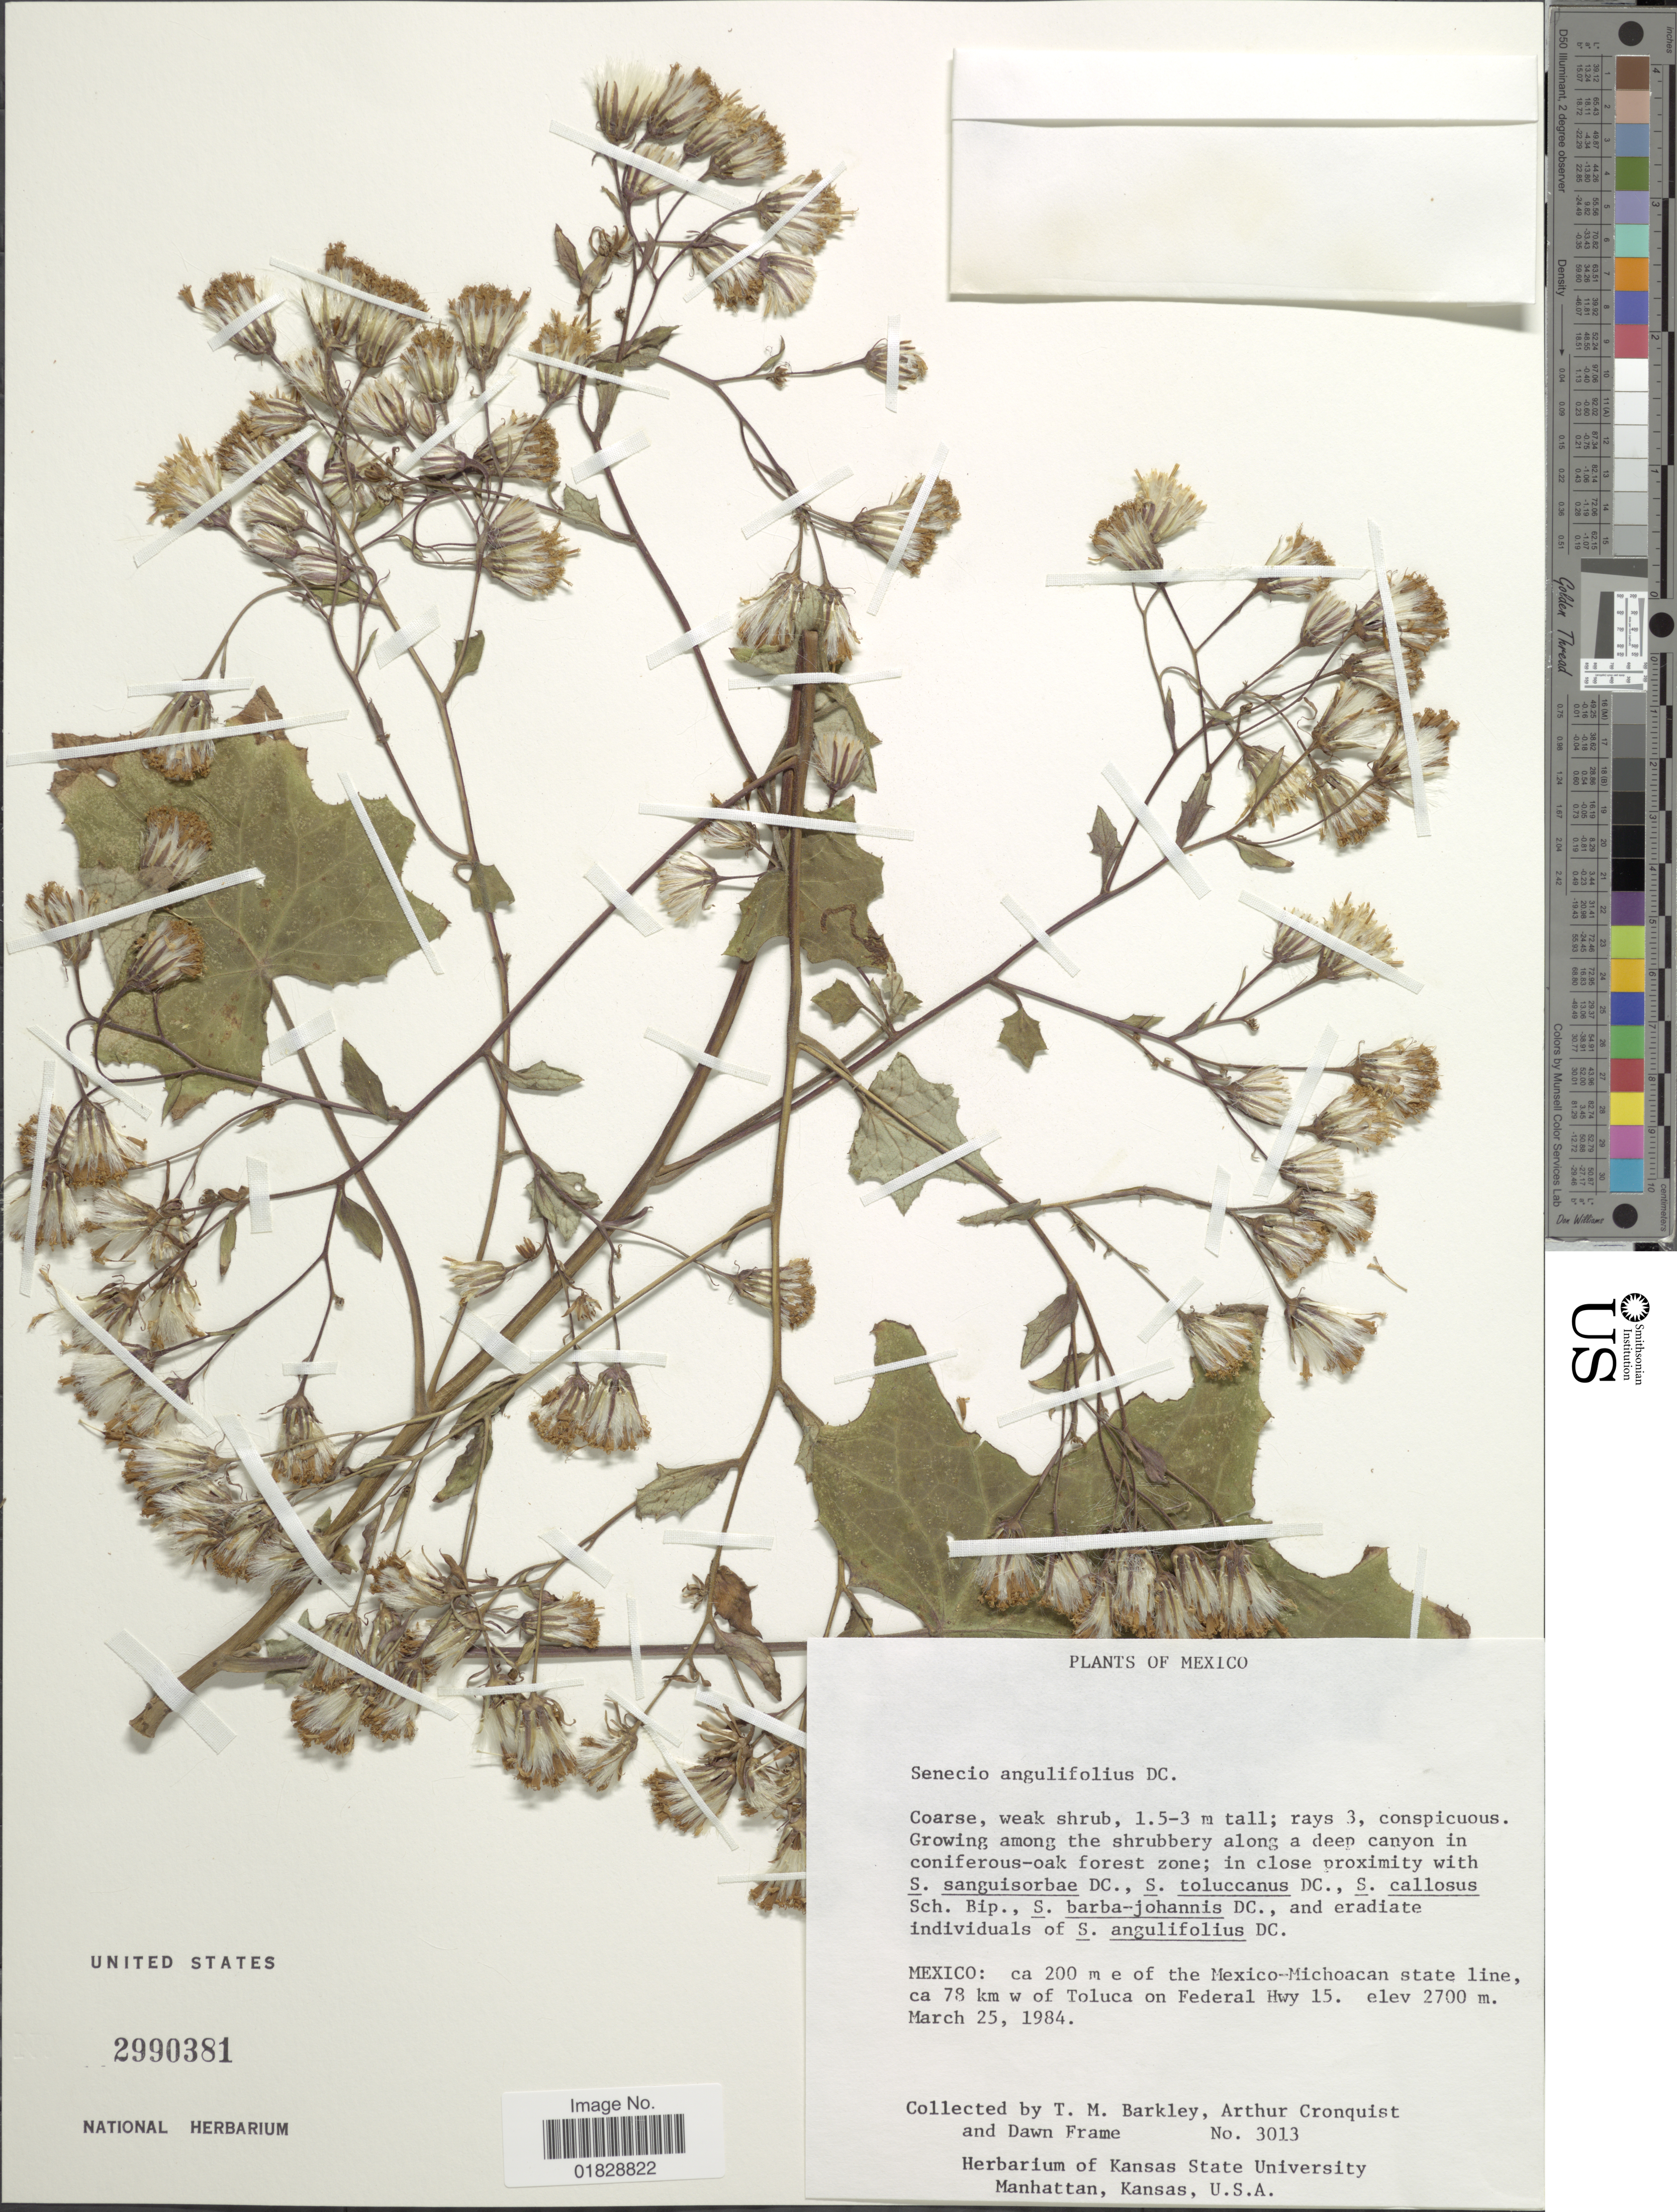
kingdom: Plantae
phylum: Tracheophyta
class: Magnoliopsida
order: Asterales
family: Asteraceae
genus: Roldana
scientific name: Roldana angulifolia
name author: (DC.) H. Rob. & Brettell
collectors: T. M. Barkley, A. J. Cronquist & D. Frame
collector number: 3013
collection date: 1984-03-25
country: Mexico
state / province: México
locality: Mexico: ca 200 m e of the Mexico-Michoacan state line, ca 78 km w of Toluca on Federal Hwy 15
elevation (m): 2700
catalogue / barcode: US 2990381